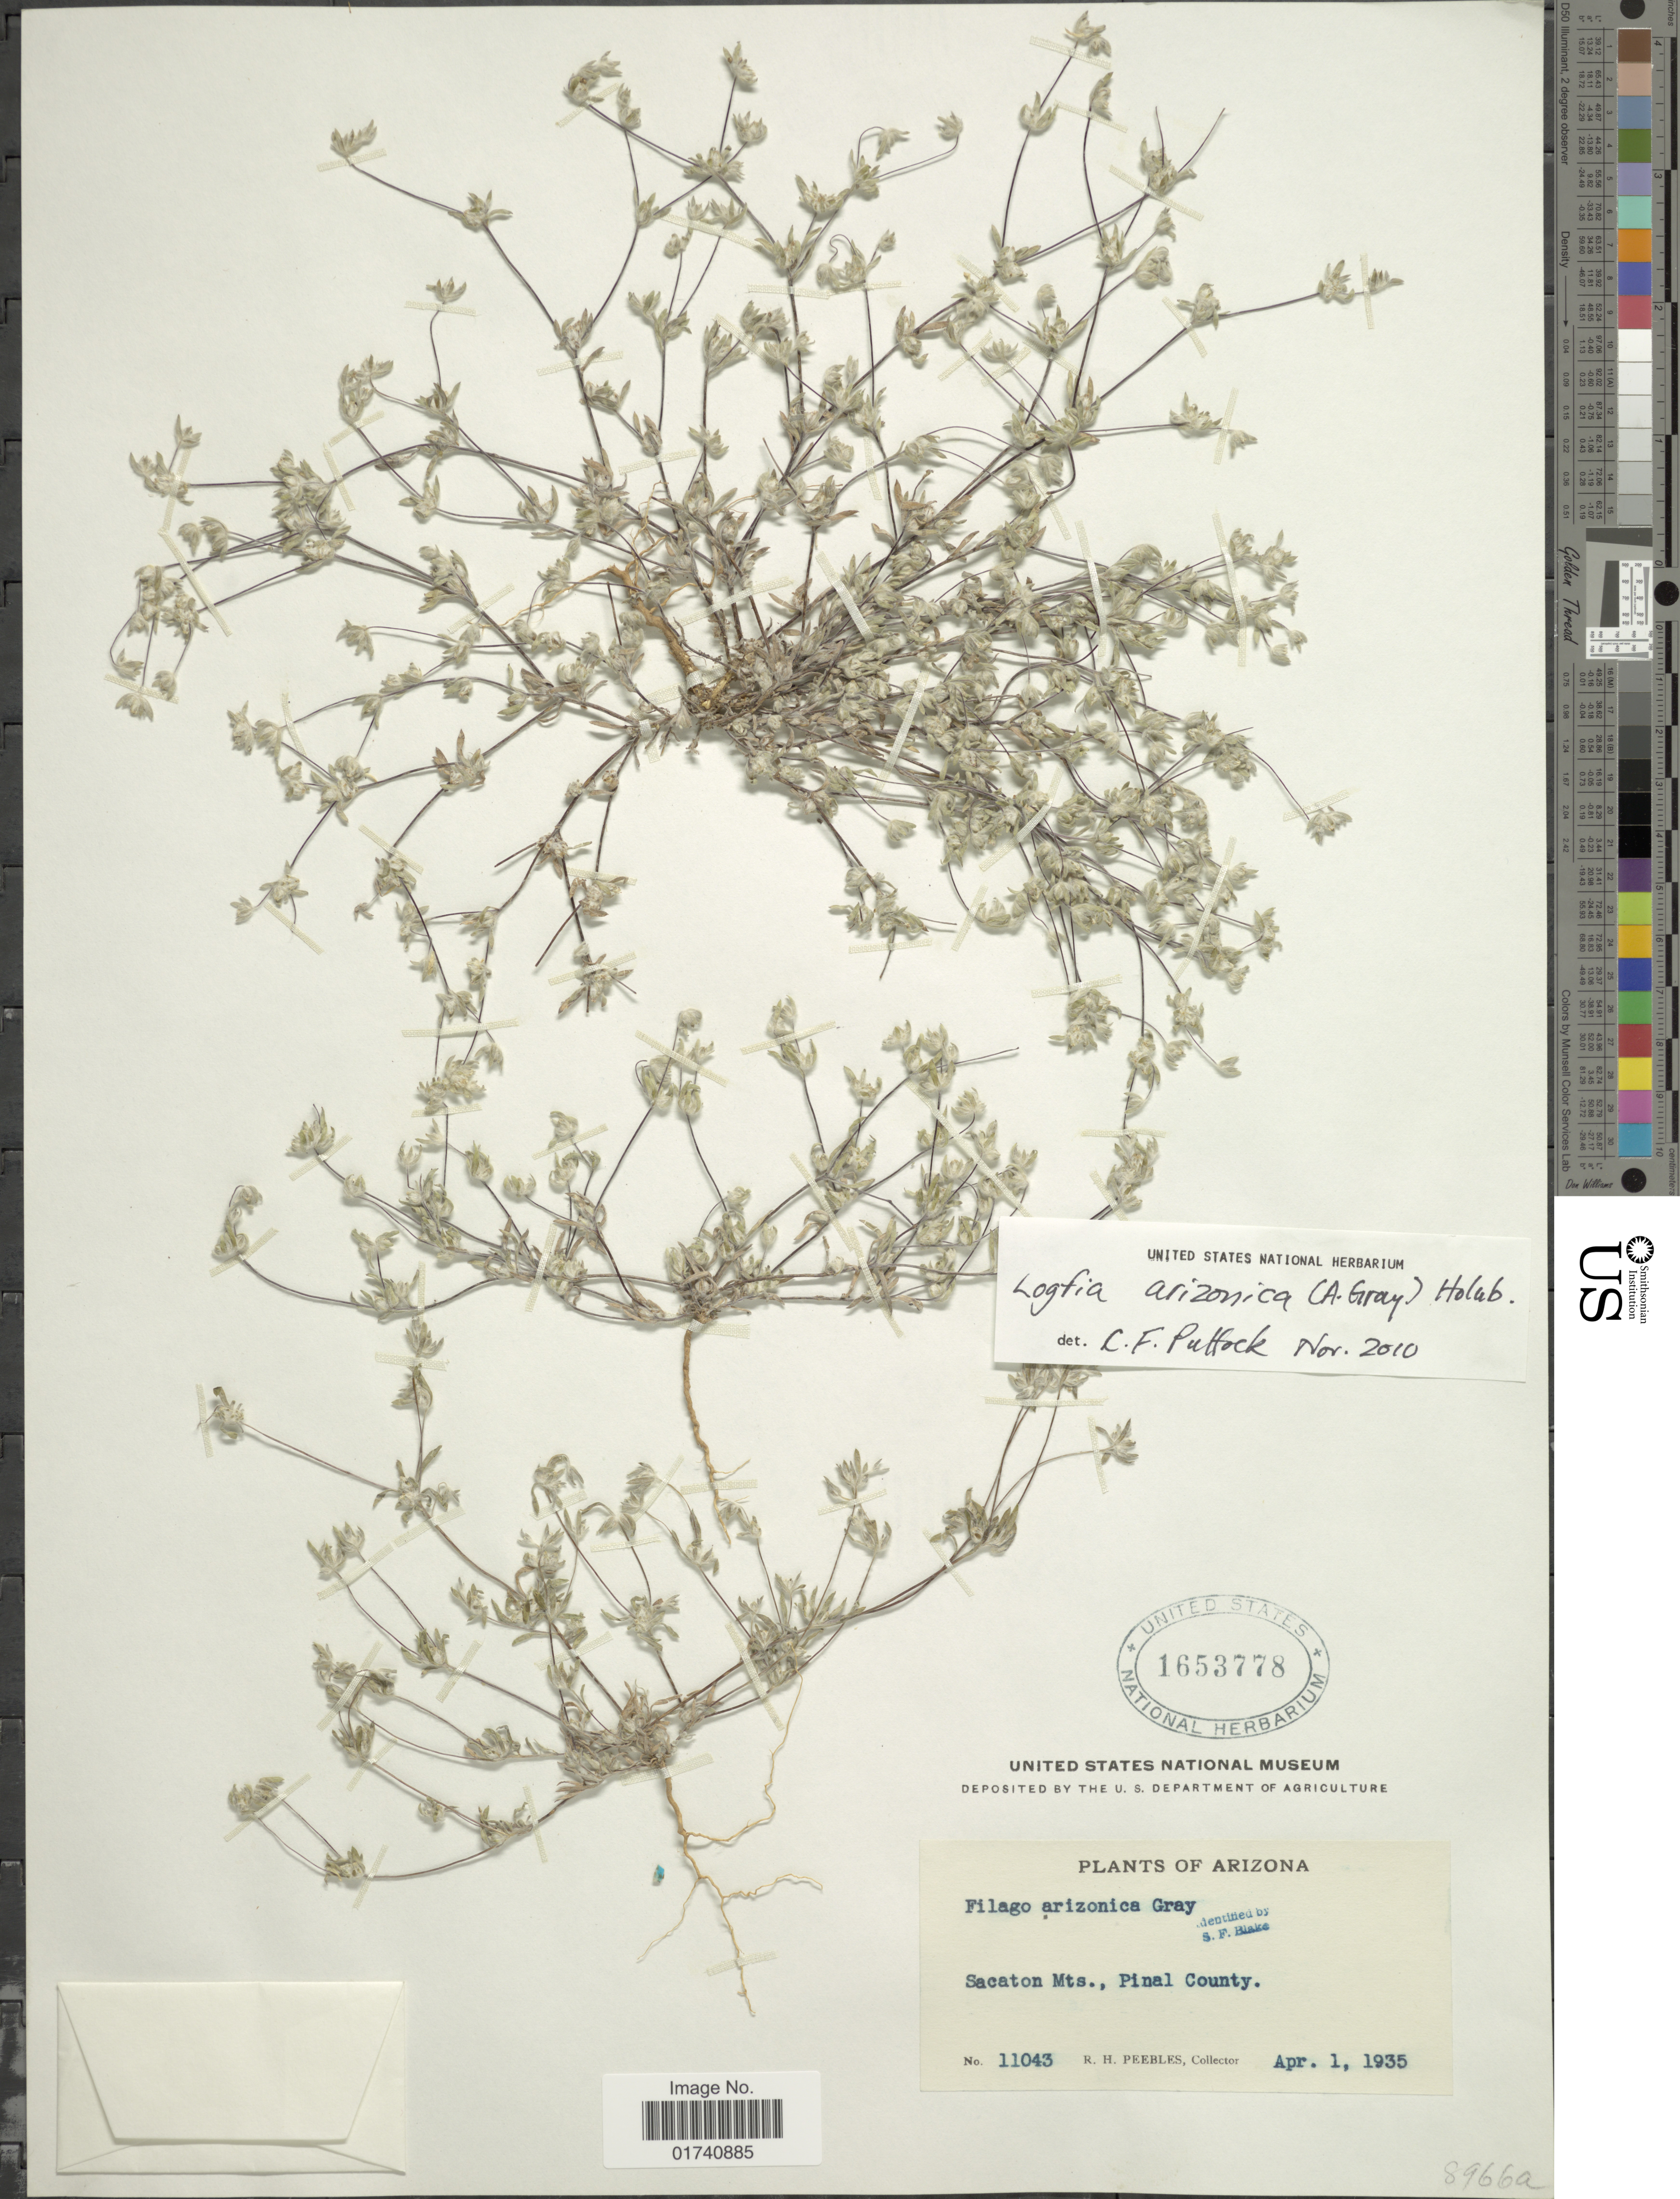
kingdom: Plantae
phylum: Tracheophyta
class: Magnoliopsida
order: Asterales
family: Asteraceae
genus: Logfia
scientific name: Logfia arizonica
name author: (A. Gray) Sch. Bip. & F.W. Schultz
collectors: R. H. Peebles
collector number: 11043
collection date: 1935-04-01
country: United States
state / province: Arizona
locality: Sacaton Mts., Pinal County.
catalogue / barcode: US 1653778